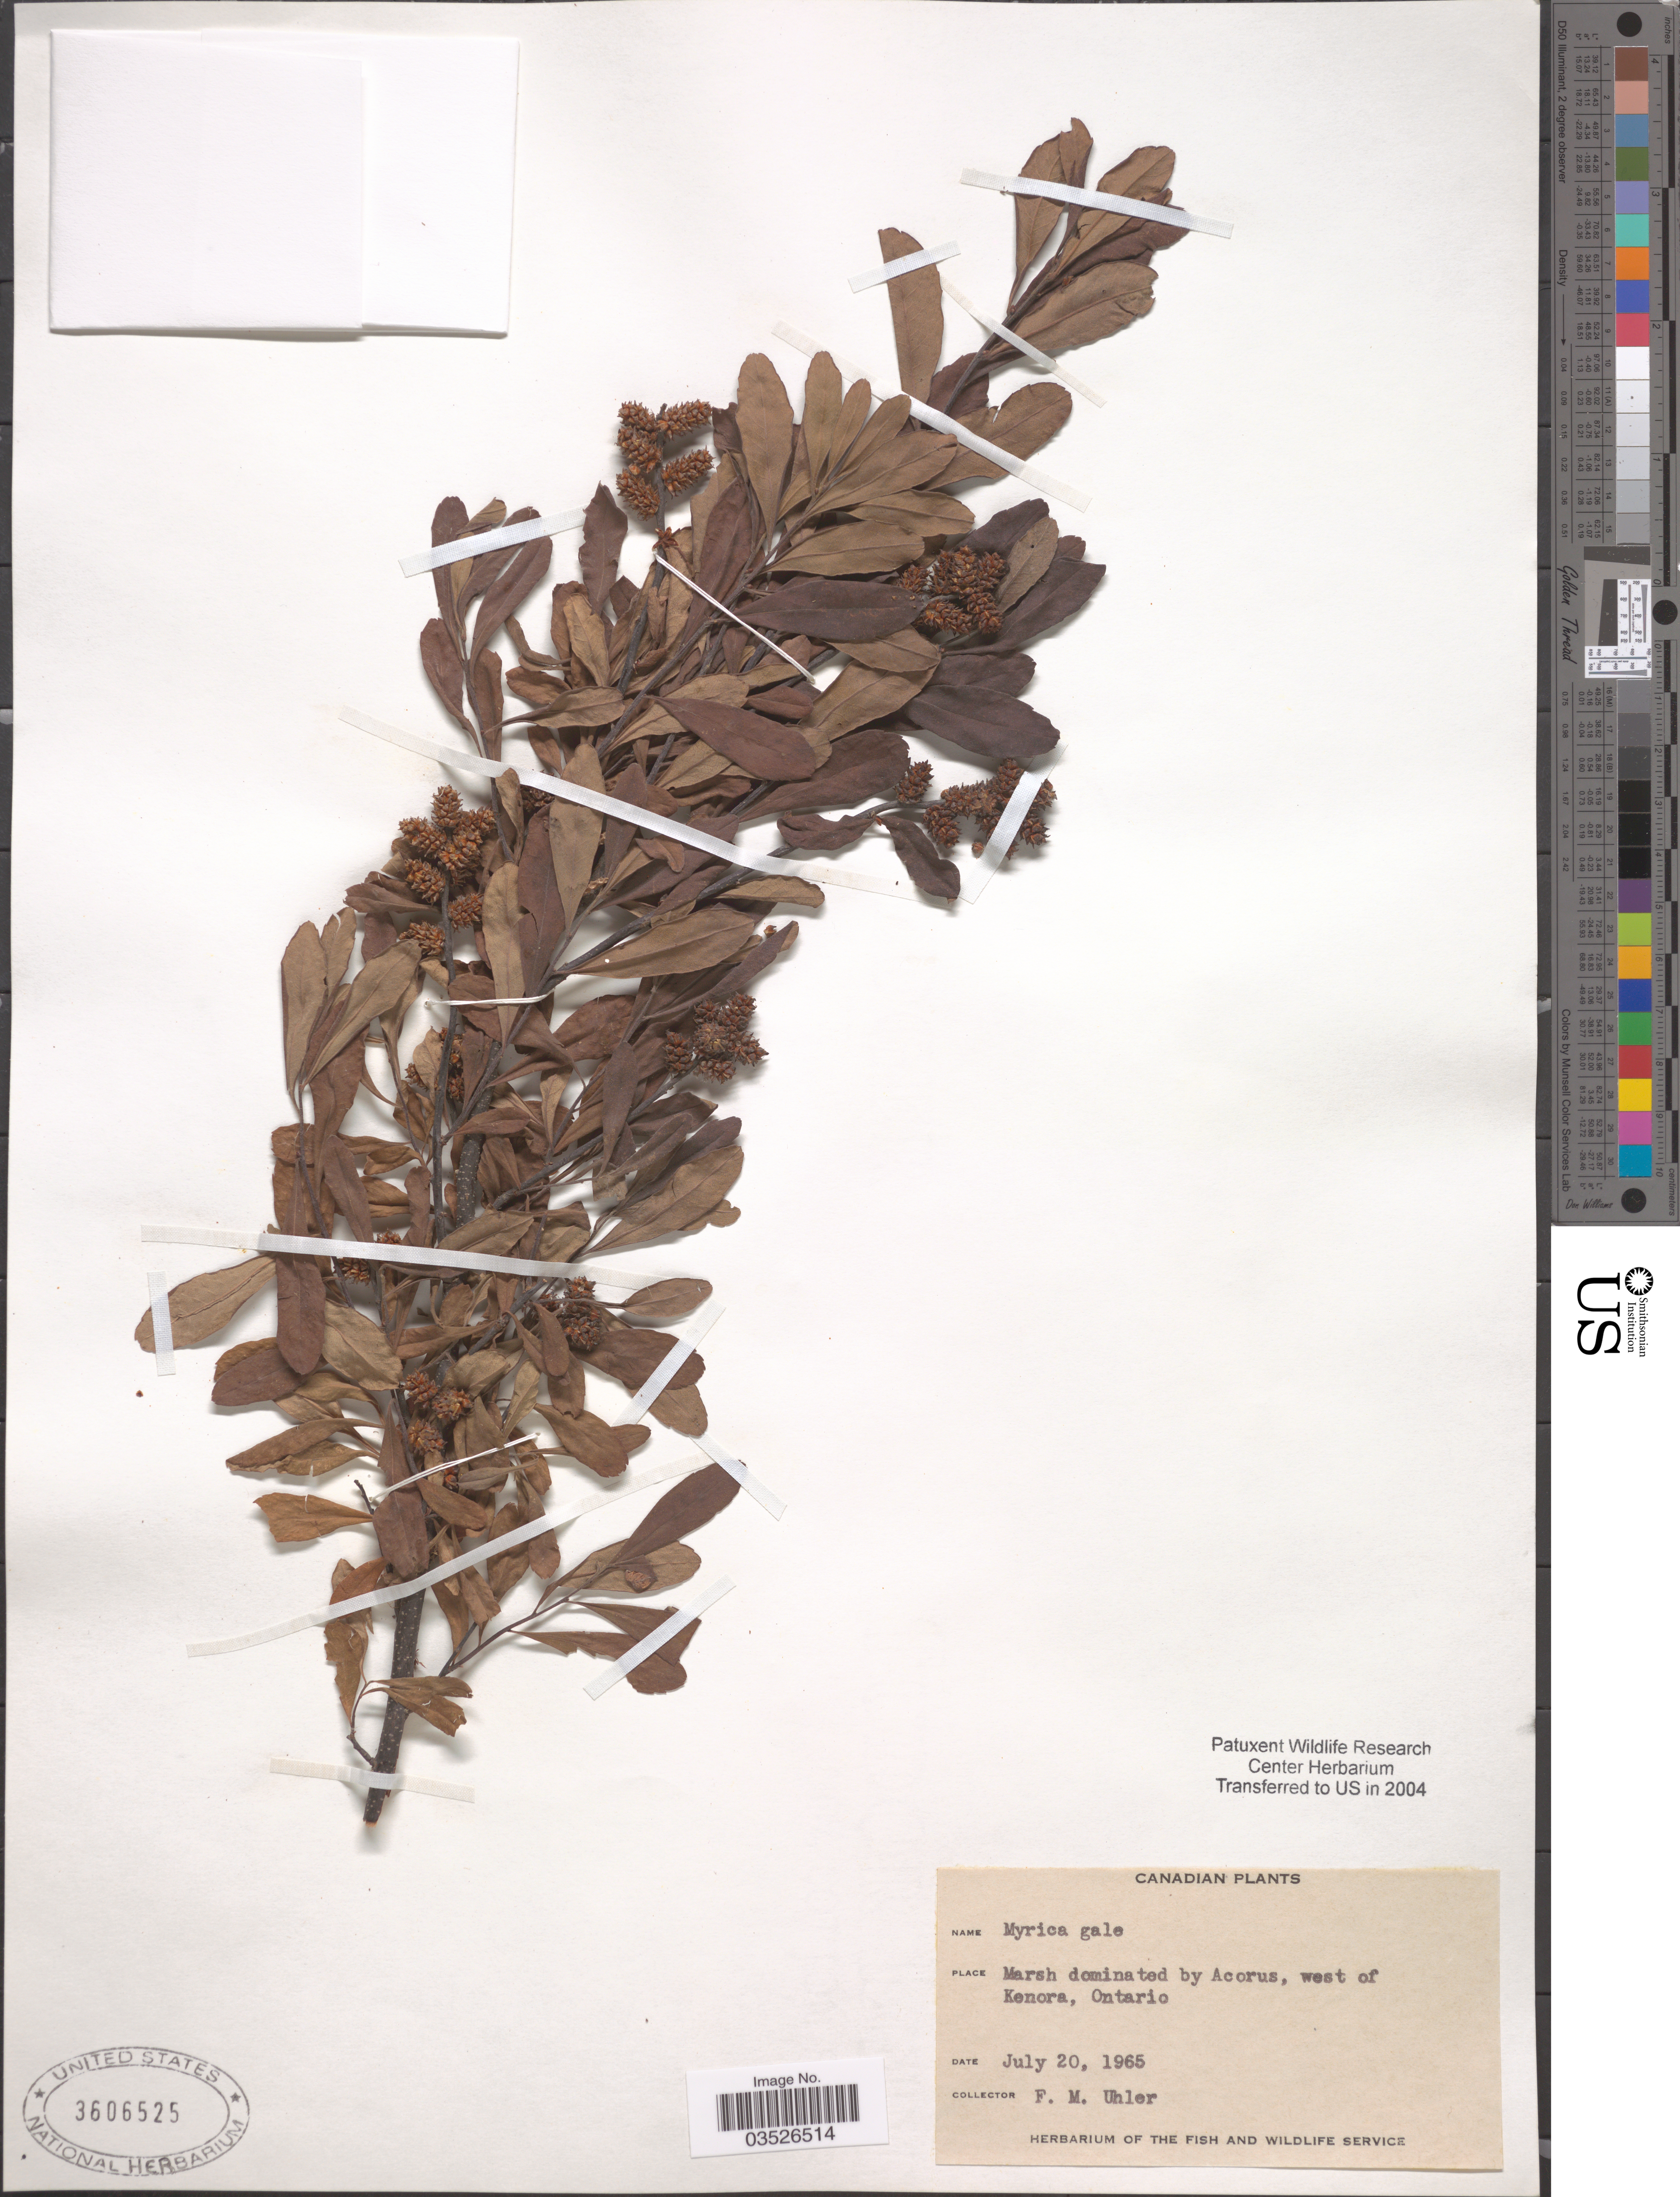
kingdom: Plantae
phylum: Tracheophyta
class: Magnoliopsida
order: Fagales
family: Myricaceae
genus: Myrica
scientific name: Myrica gale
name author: L.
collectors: F. M. Uhler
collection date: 1965-07-20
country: Canada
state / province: Ontario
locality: Acorus, west of Kenora.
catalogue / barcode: US 3606525